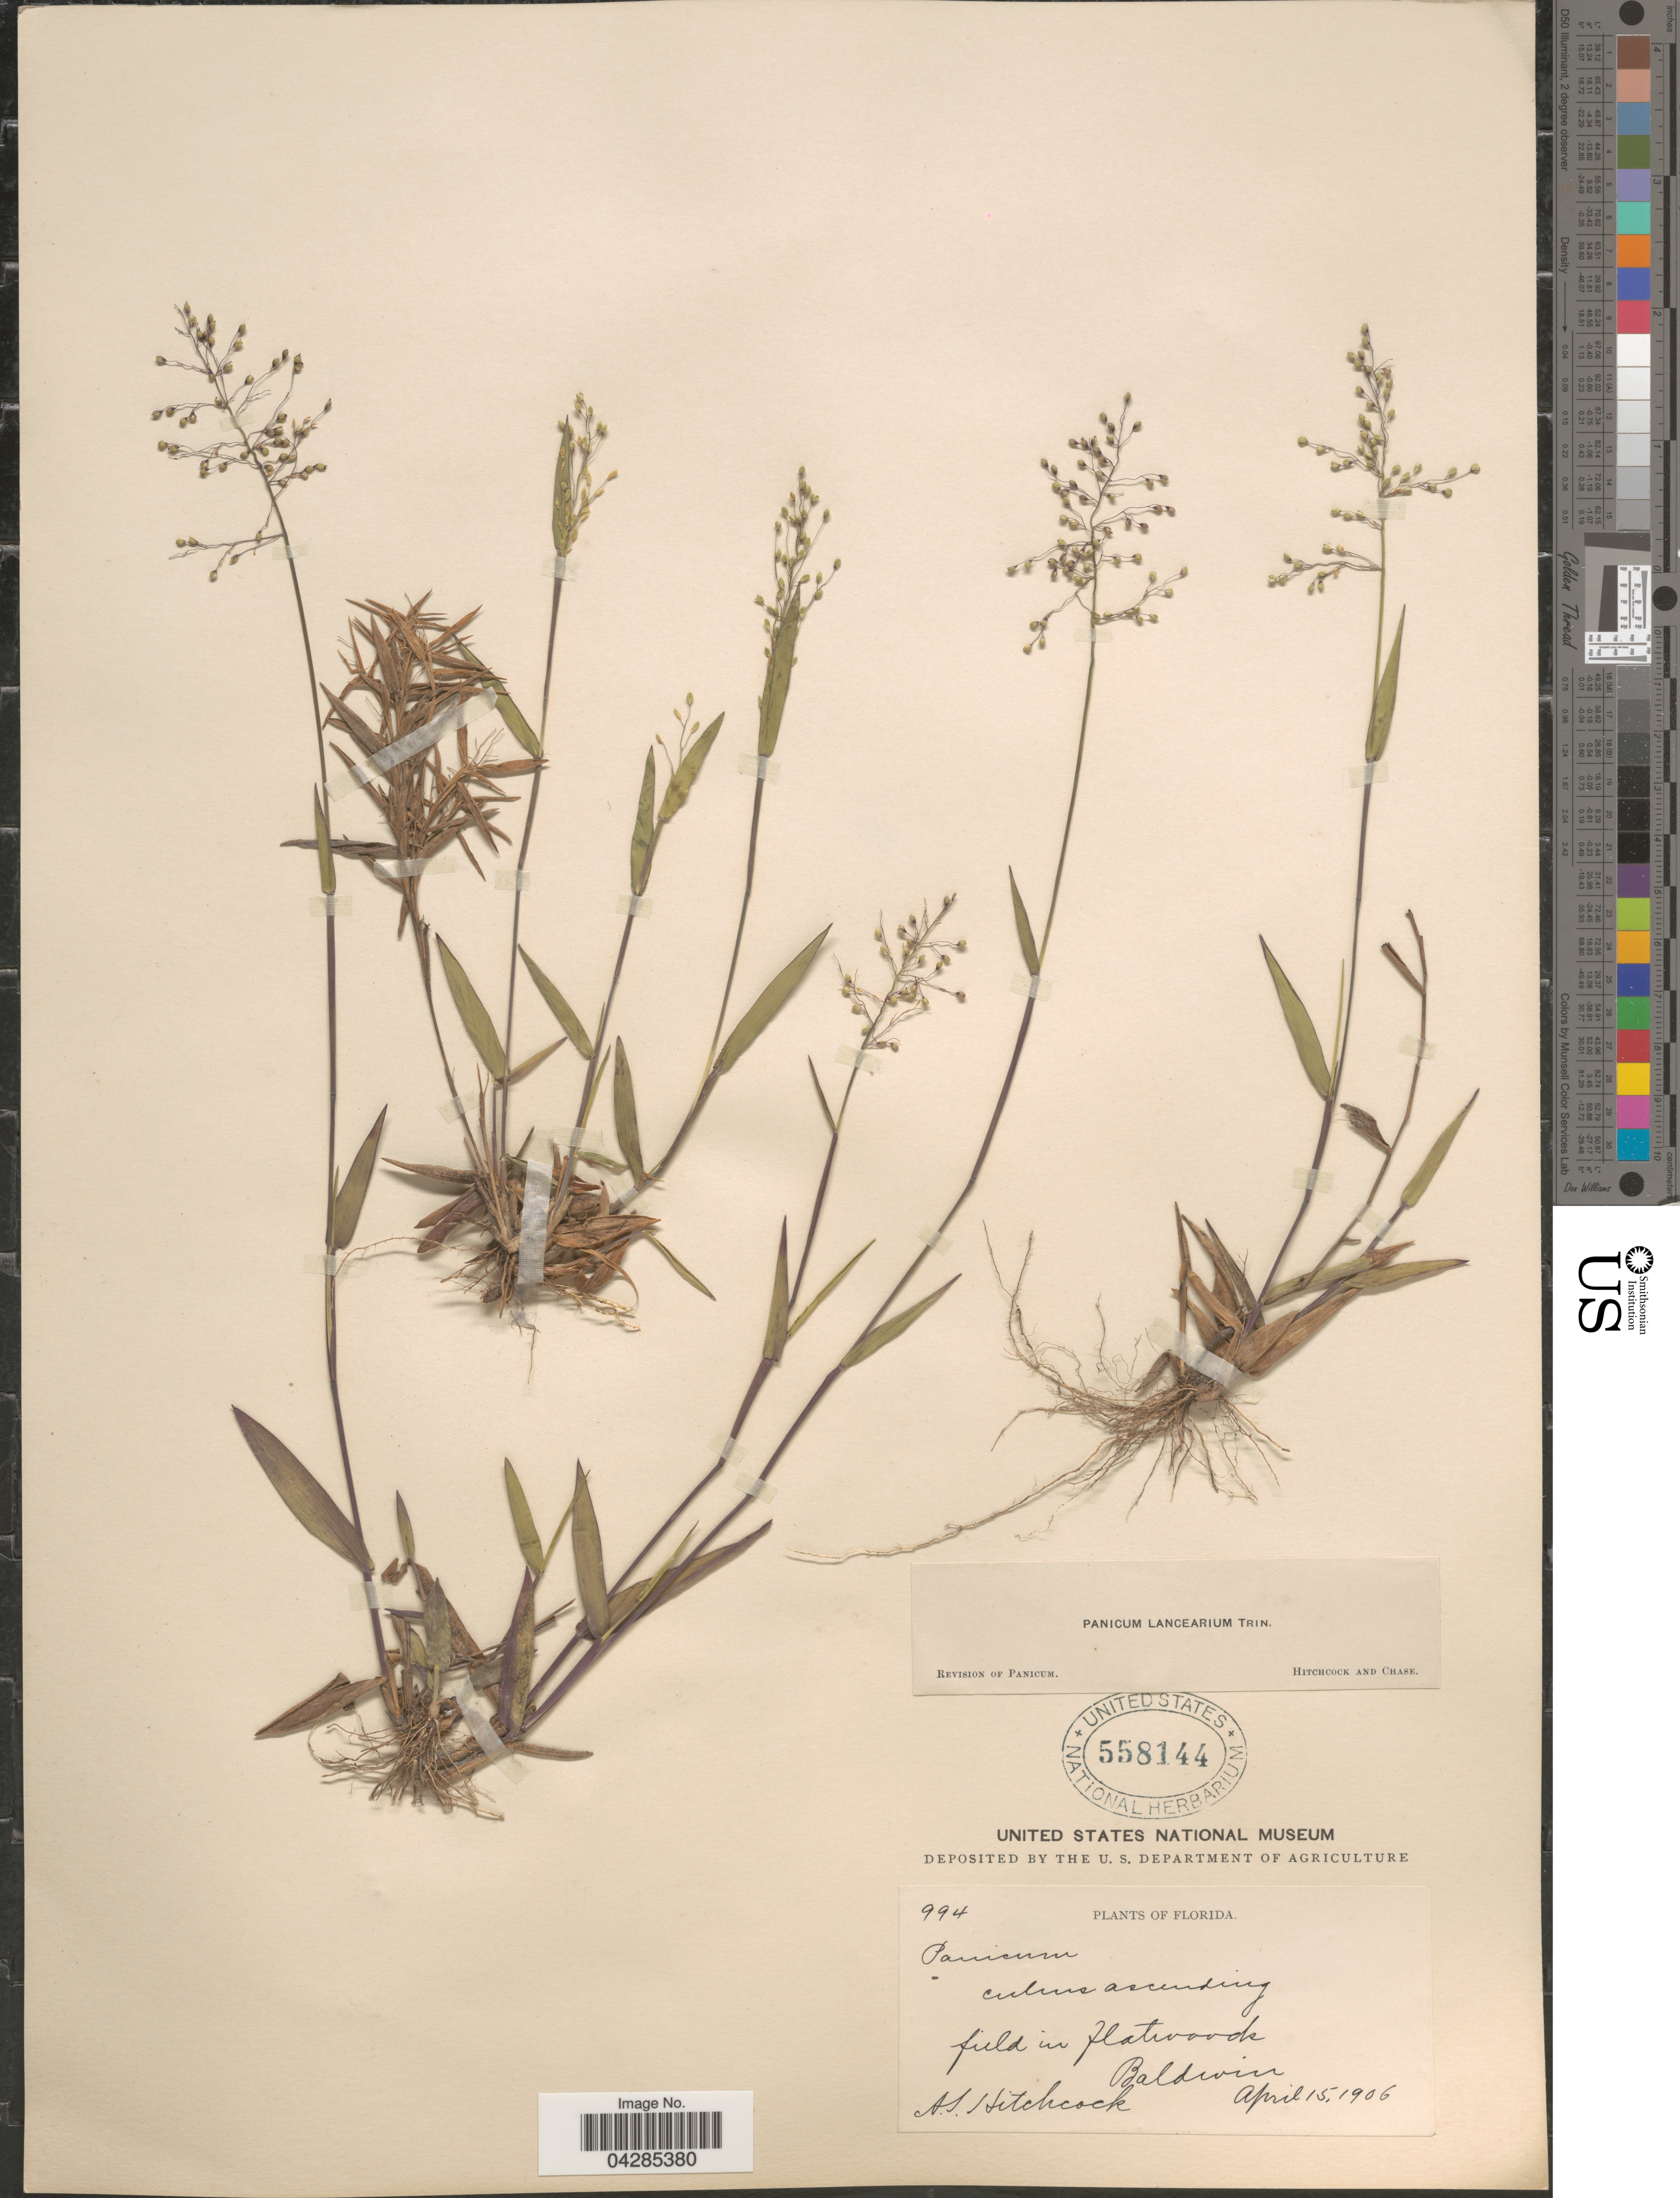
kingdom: Plantae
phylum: Tracheophyta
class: Liliopsida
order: Poales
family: Poaceae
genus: Dichanthelium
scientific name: Dichanthelium portoricense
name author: (Desv. ex Ham.) B.F. Hansen & Wunderlin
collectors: A. S. Hitchcock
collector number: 994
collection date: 1906-04-15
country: United States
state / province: Florida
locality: Field in flatwoods. Baldwin.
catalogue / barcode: US 558144